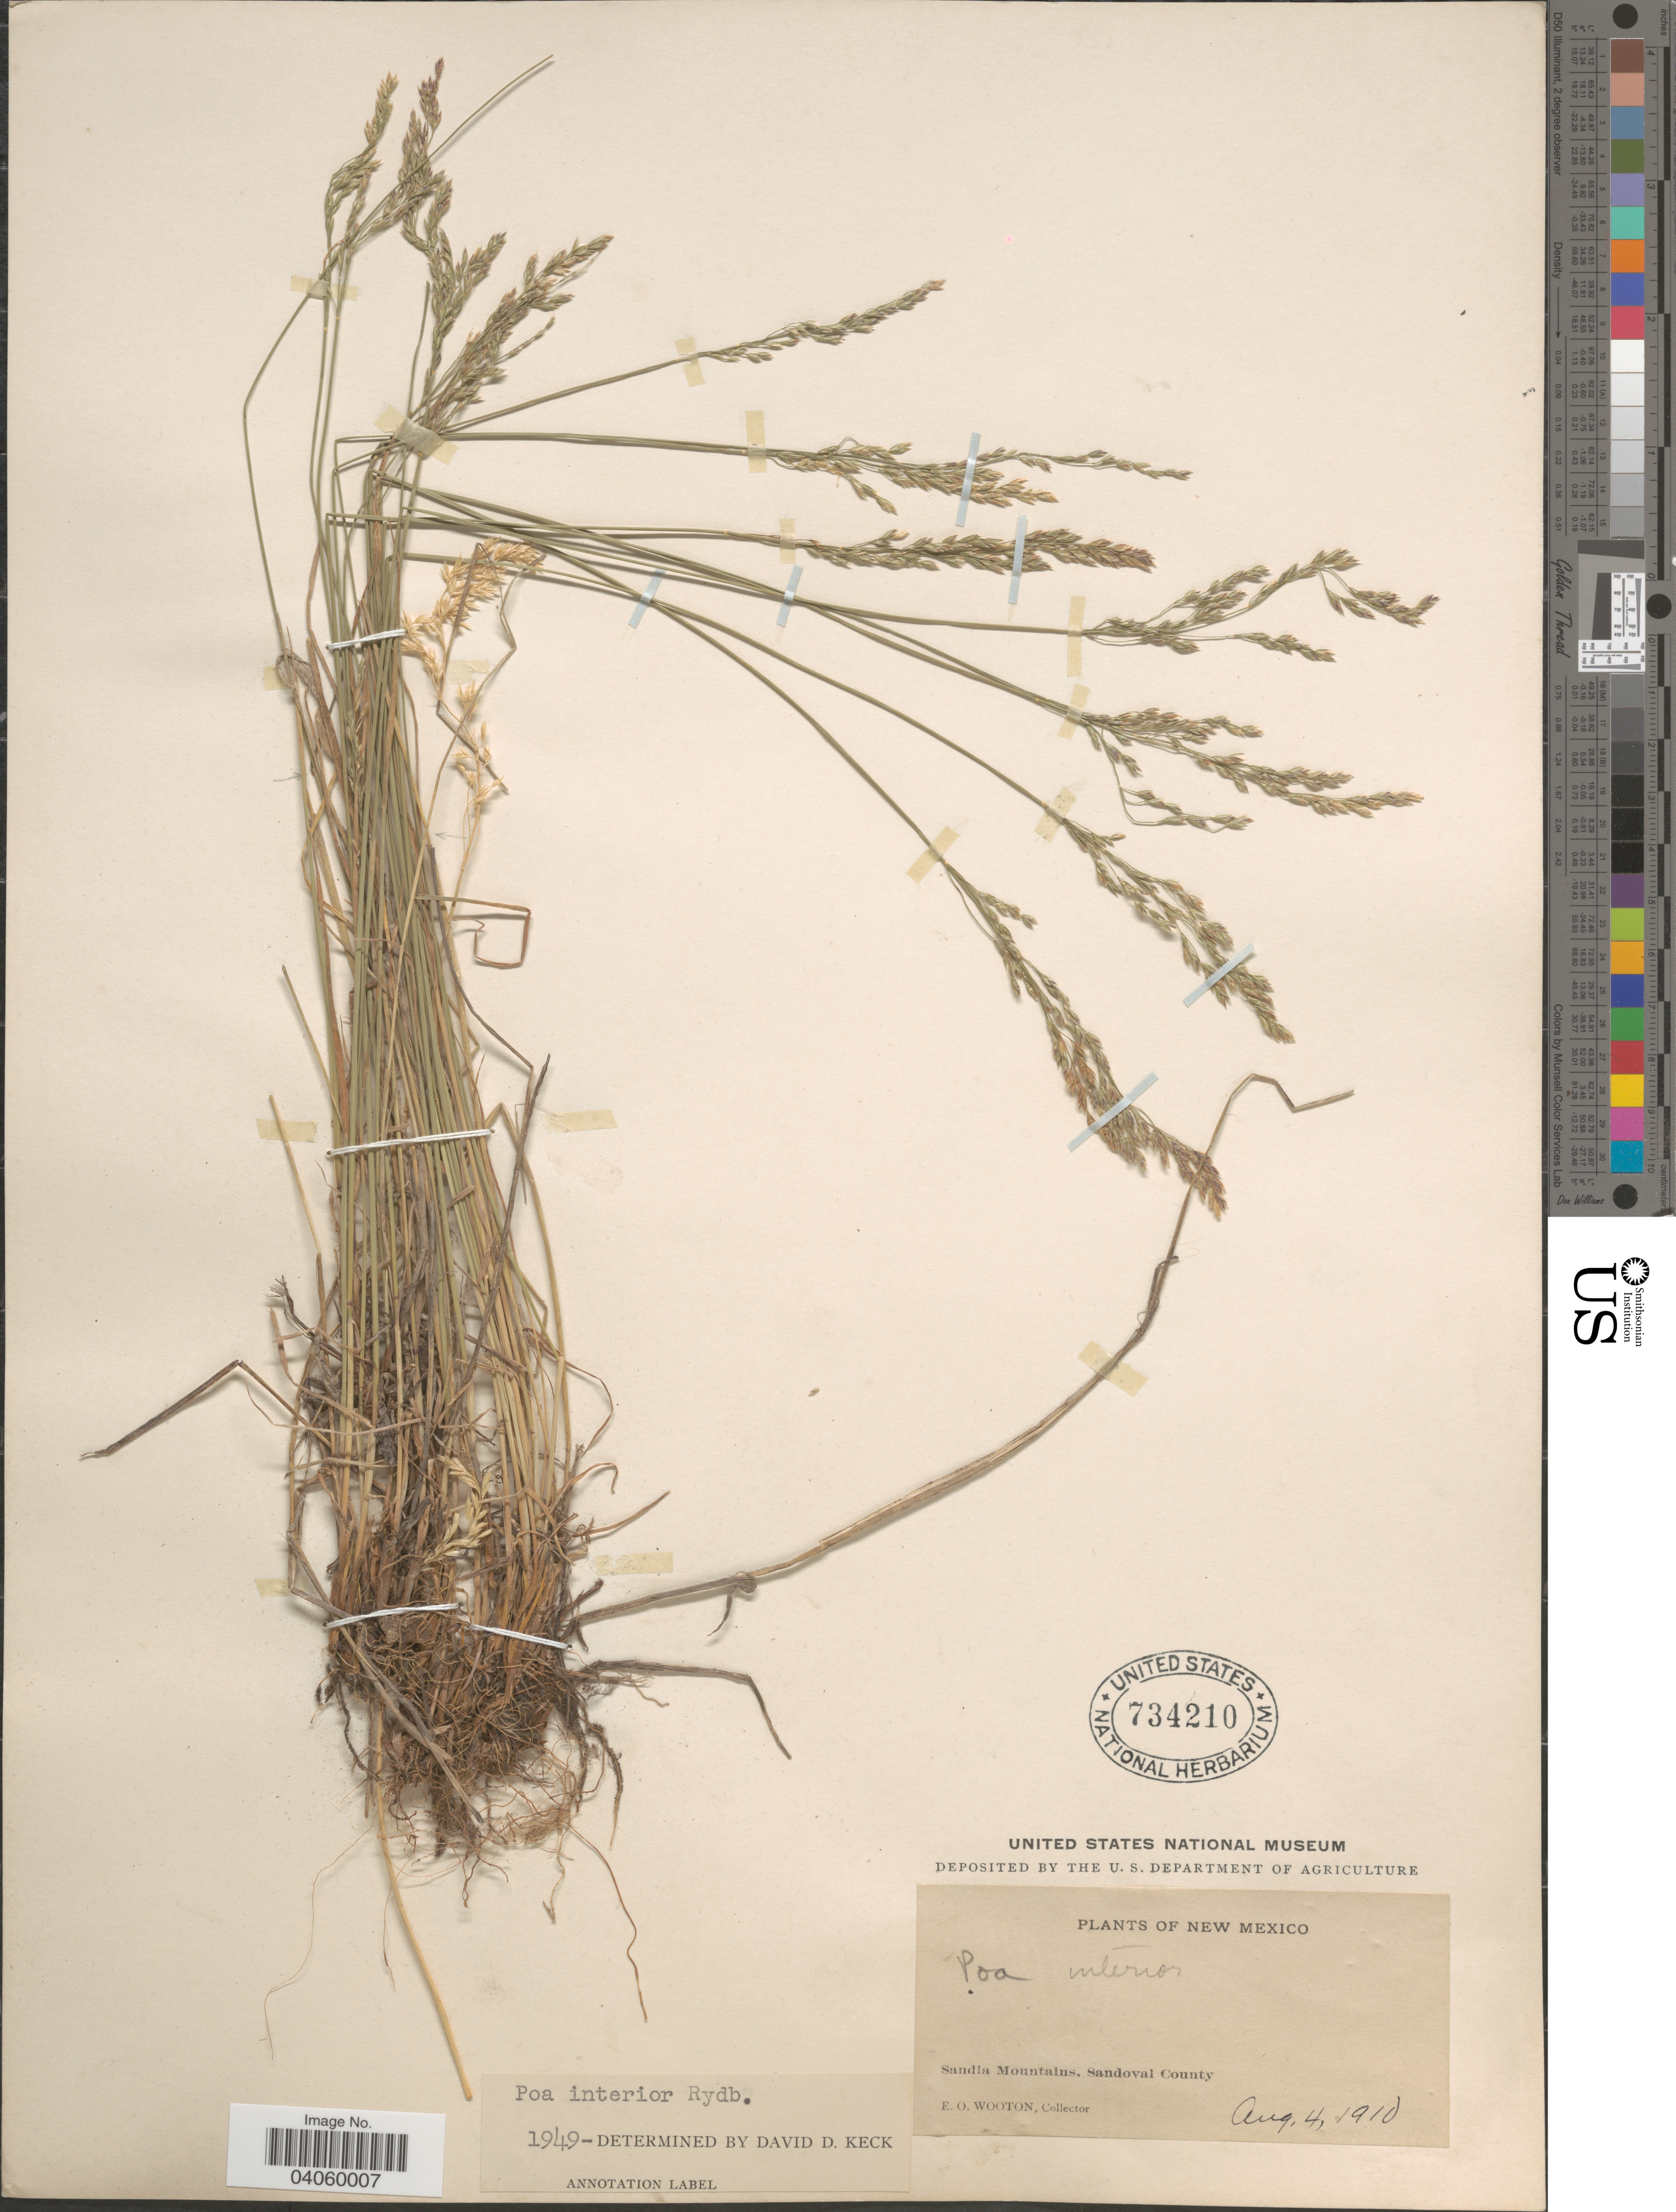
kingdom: Plantae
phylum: Tracheophyta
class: Liliopsida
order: Poales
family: Poaceae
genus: Poa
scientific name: Poa interior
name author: Rydb.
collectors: E. O. Wooton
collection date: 1910-08-04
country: United States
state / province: New Mexico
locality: Sandia Mountains, Sandoval County.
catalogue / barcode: US 734210